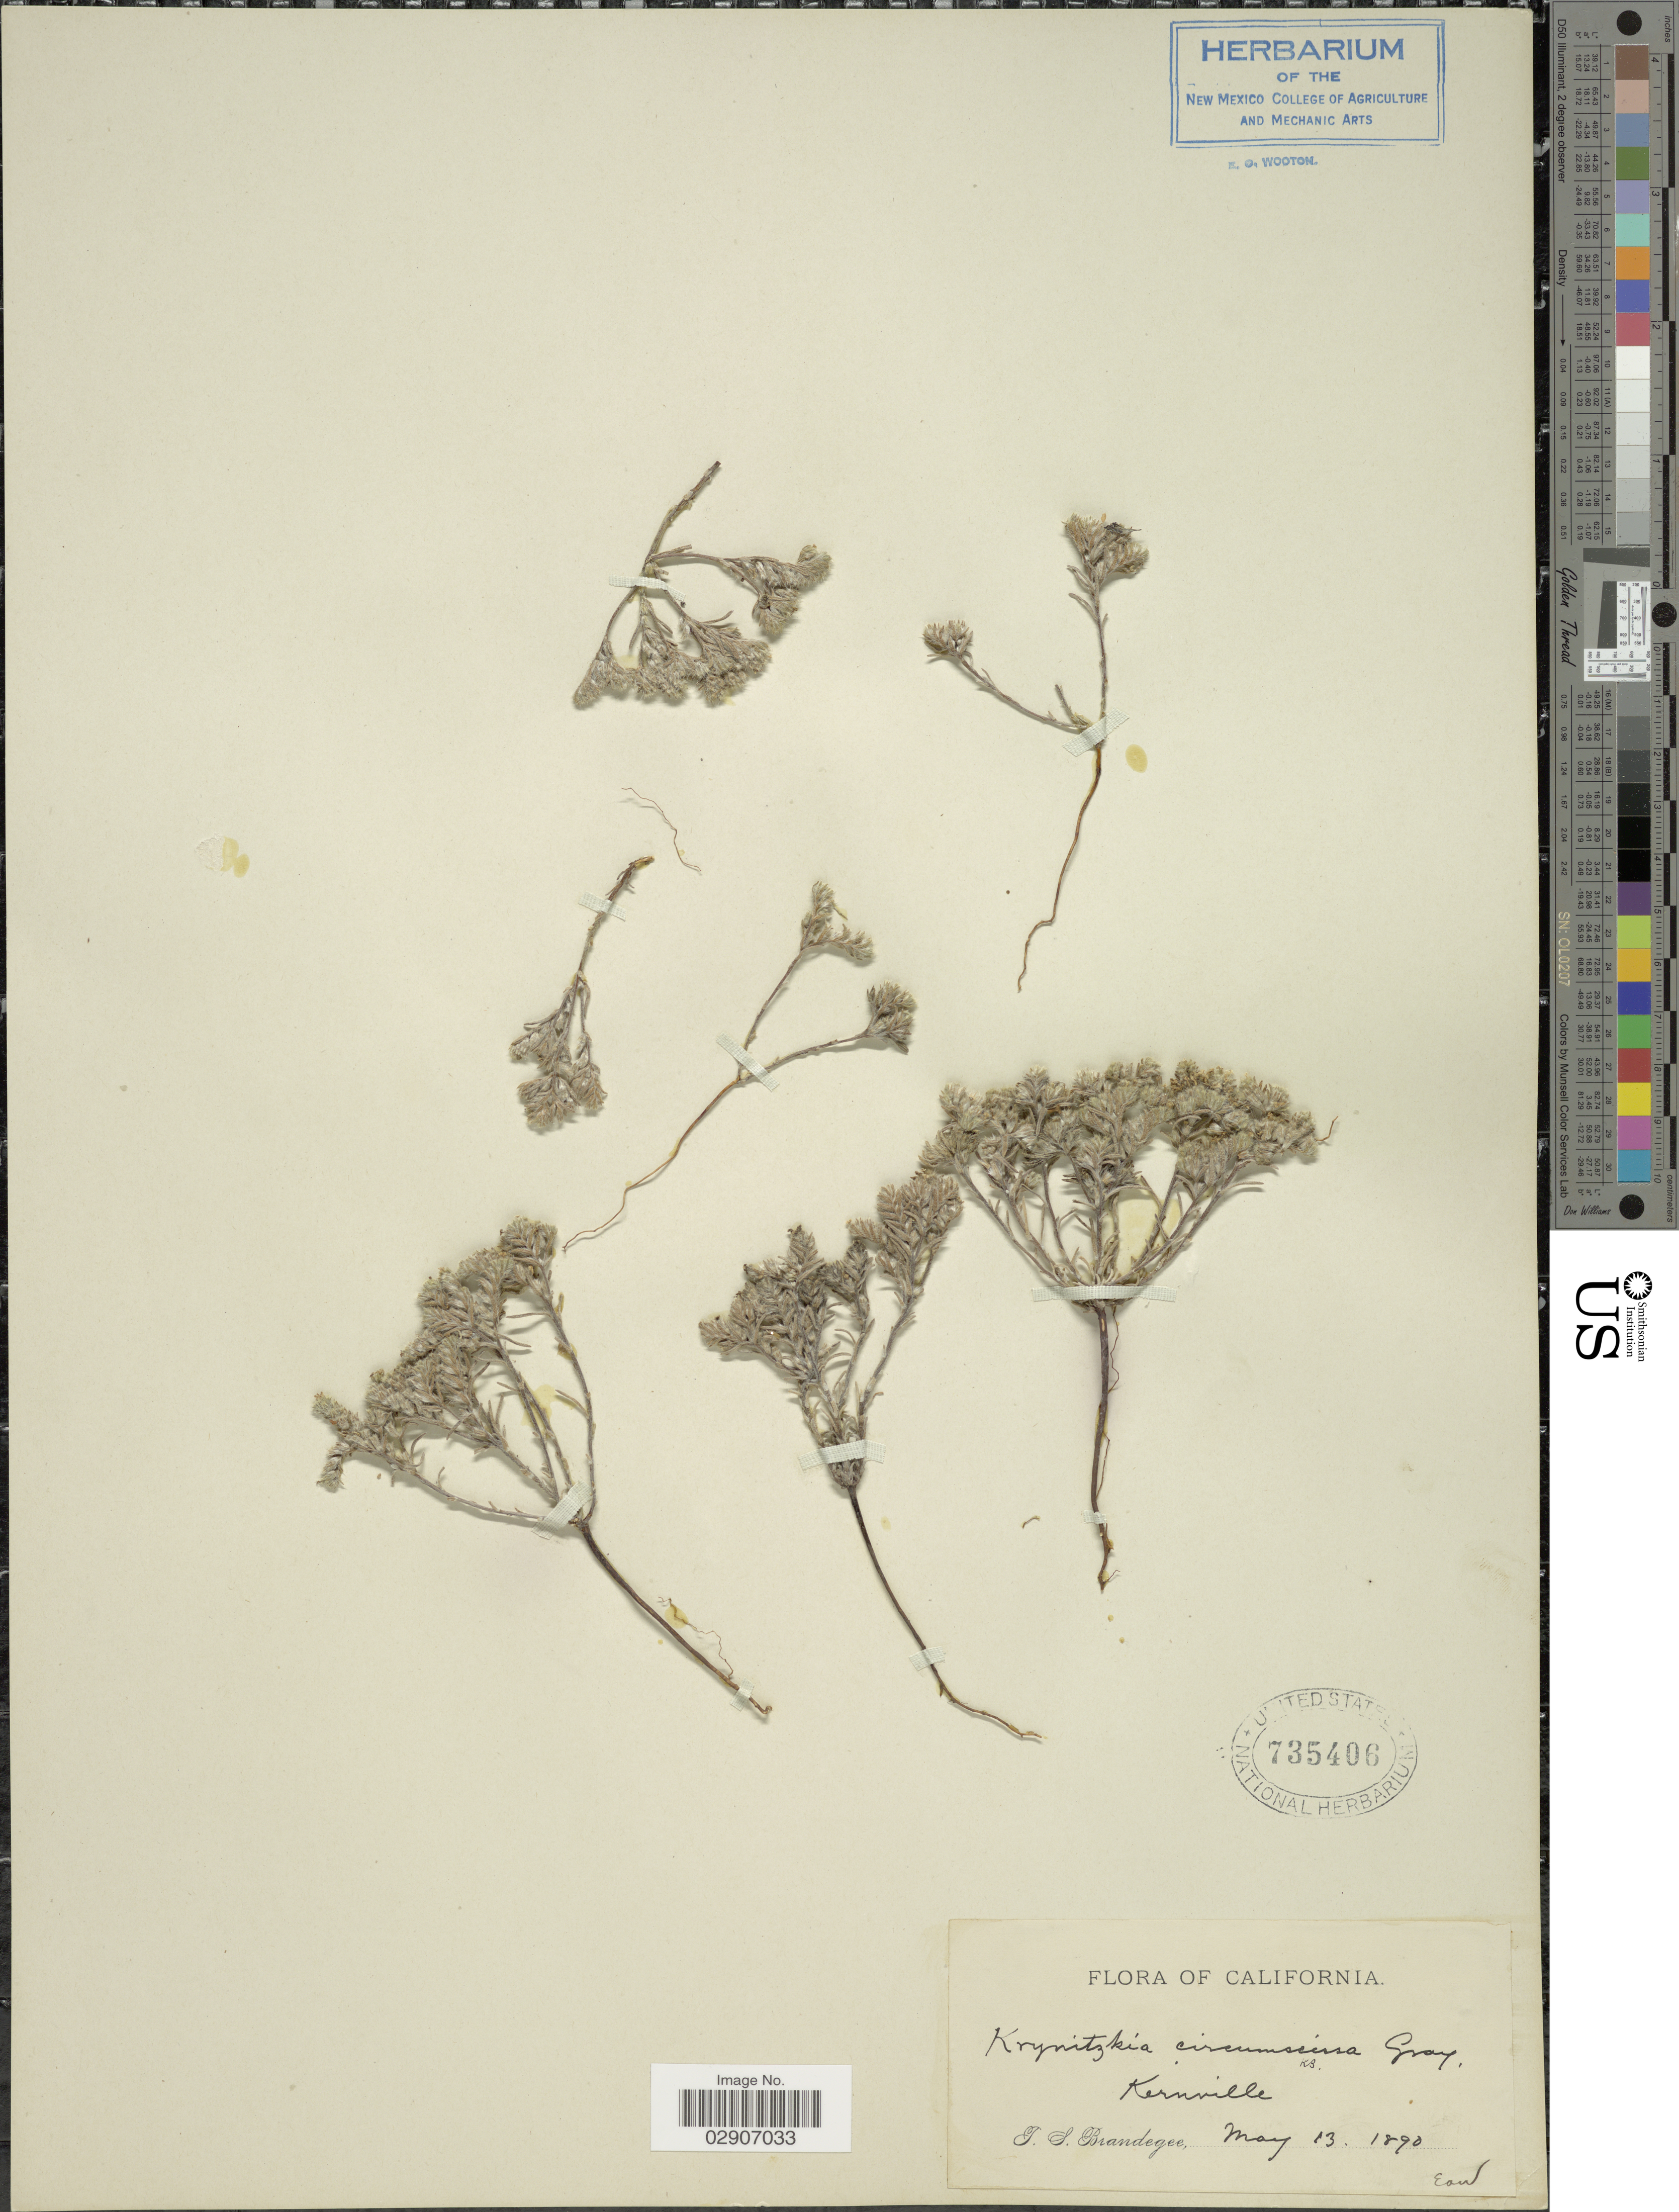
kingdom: Plantae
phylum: Tracheophyta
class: Magnoliopsida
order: Boraginales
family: Boraginaceae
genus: Cryptantha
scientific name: Cryptantha circumscissa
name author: (Hook. & Arn.) I.M. Johnst.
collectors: T. S. Brandegee (herbarium)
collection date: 1890-05-13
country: United States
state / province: California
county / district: Kern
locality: Kernville.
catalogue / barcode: US 735406